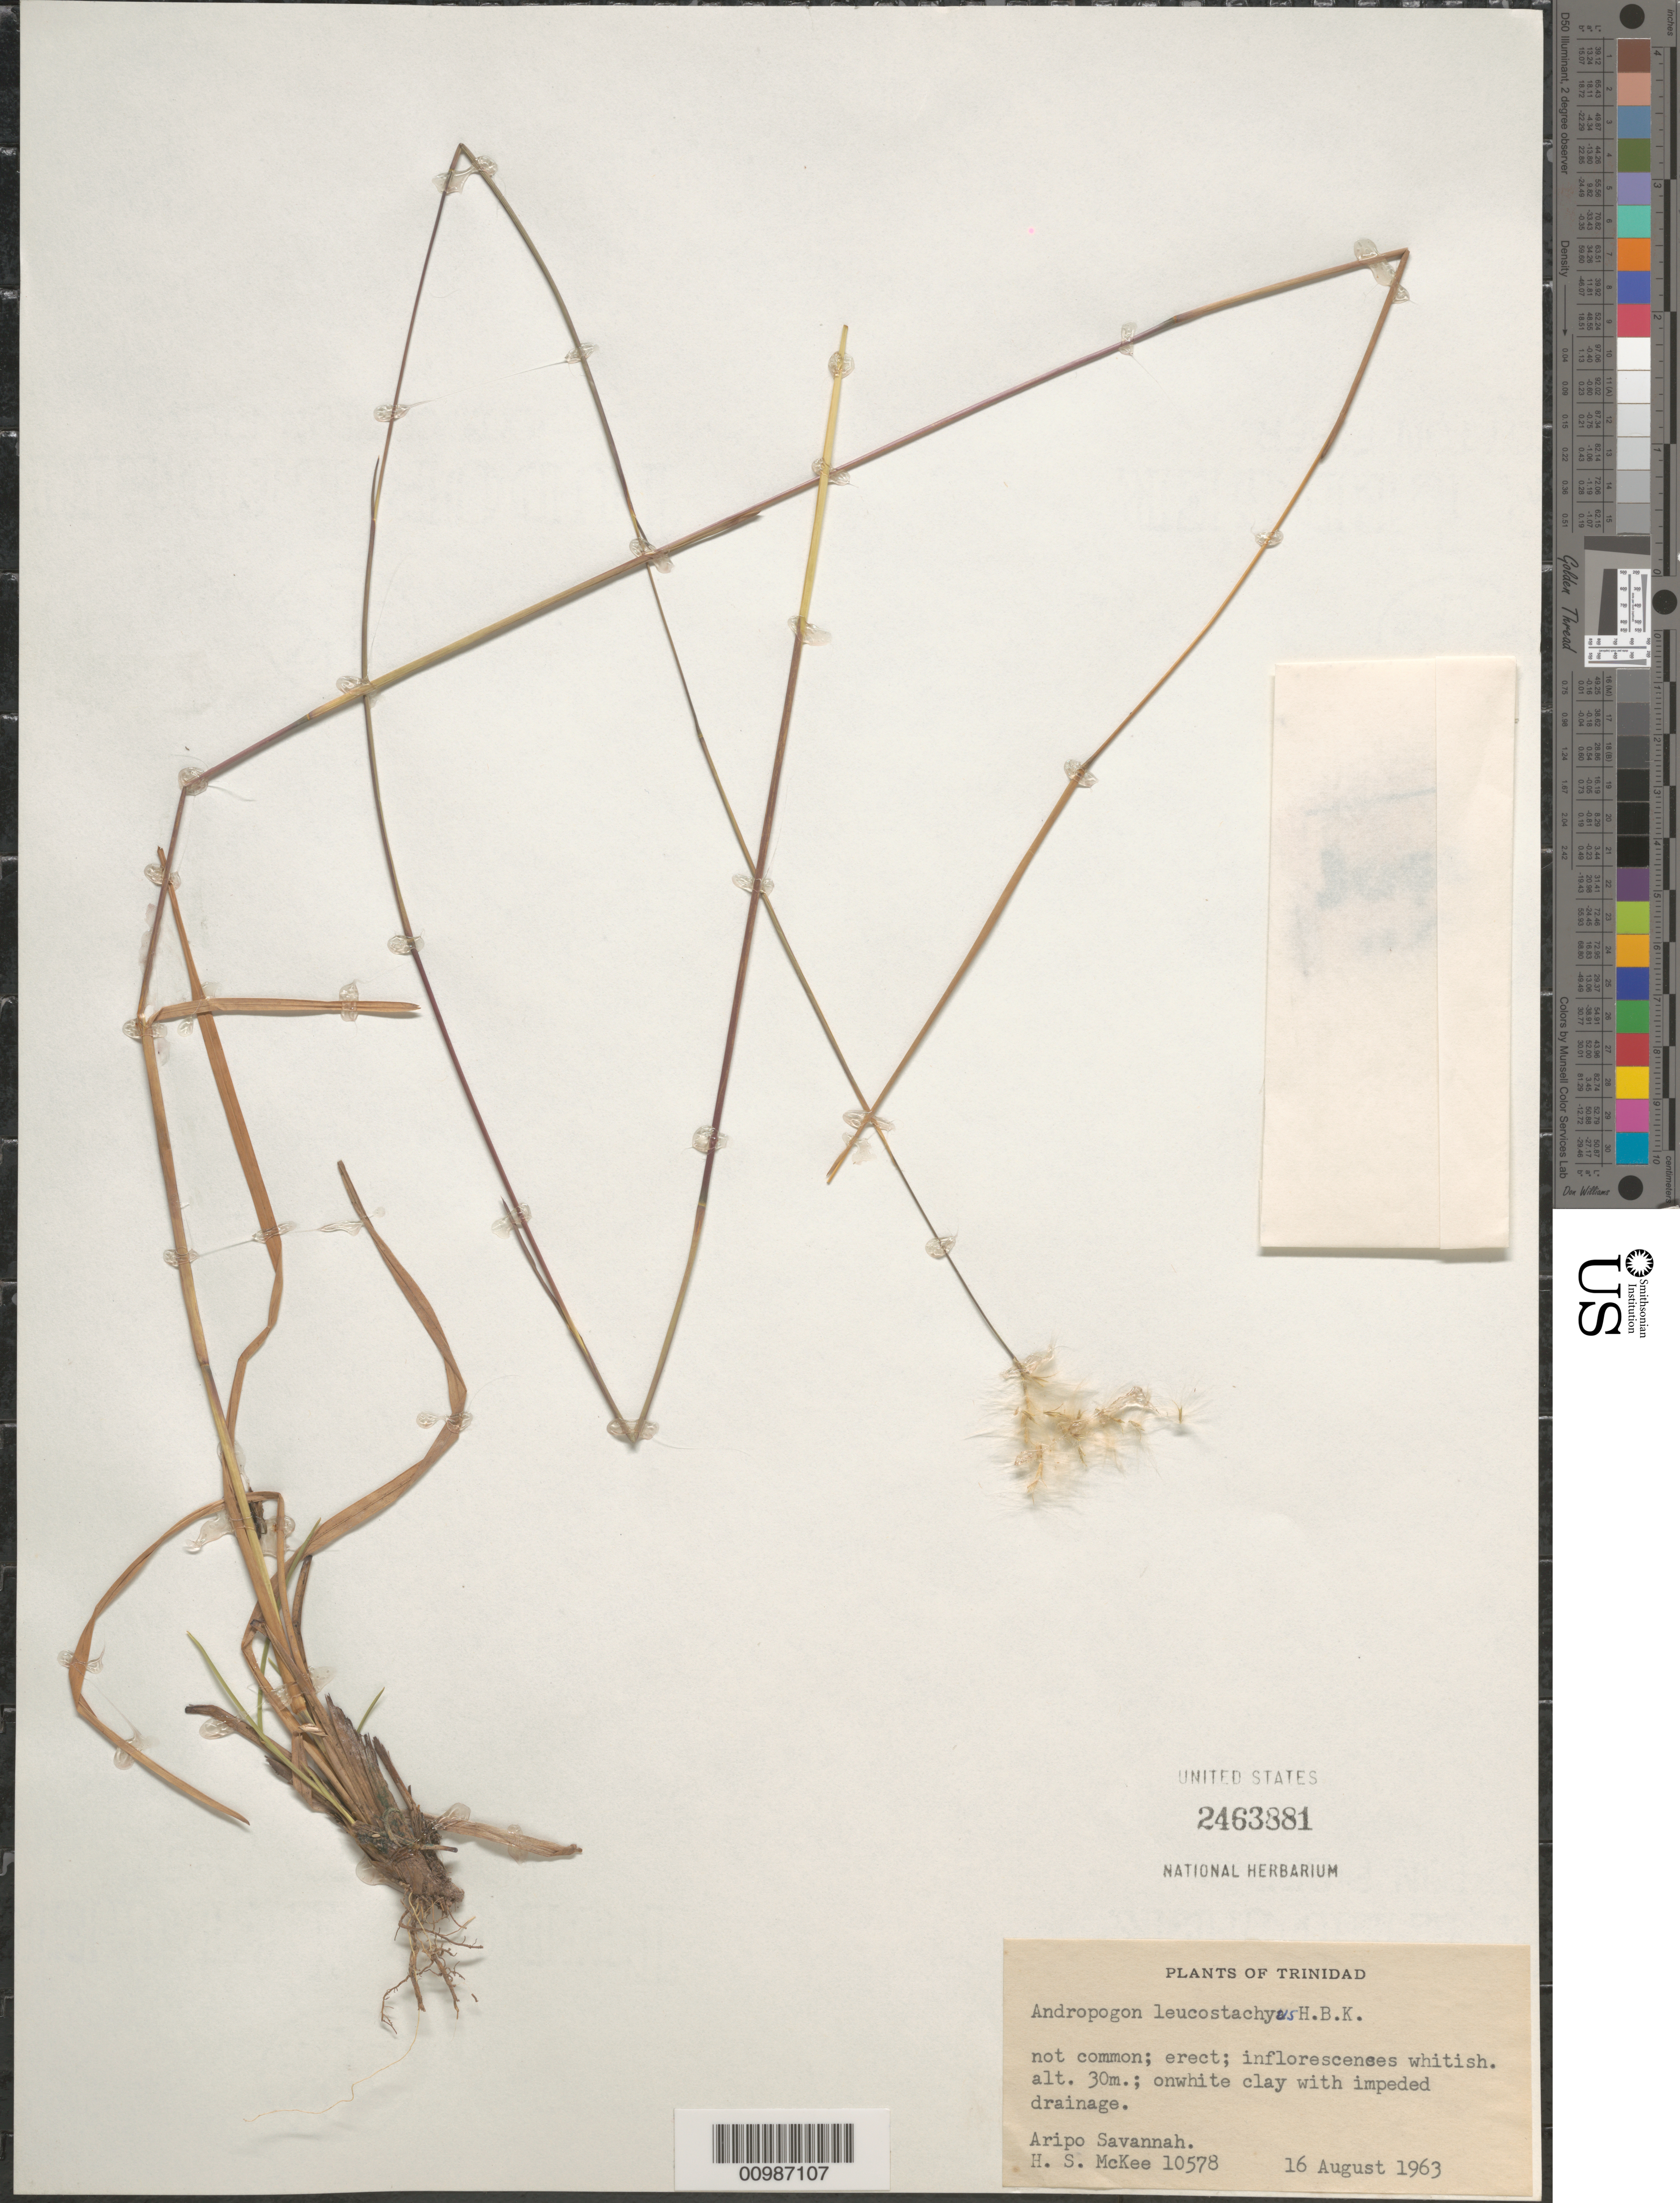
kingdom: Plantae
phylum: Tracheophyta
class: Liliopsida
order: Poales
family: Poaceae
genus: Andropogon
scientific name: Andropogon leucostachyus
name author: Kunth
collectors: H. S. McKee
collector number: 10578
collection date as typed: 16 Aug 1963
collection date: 1963-08-16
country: Trinidad and Tobago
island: Trinidad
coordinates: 0 N, 0 E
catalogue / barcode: US 2463881